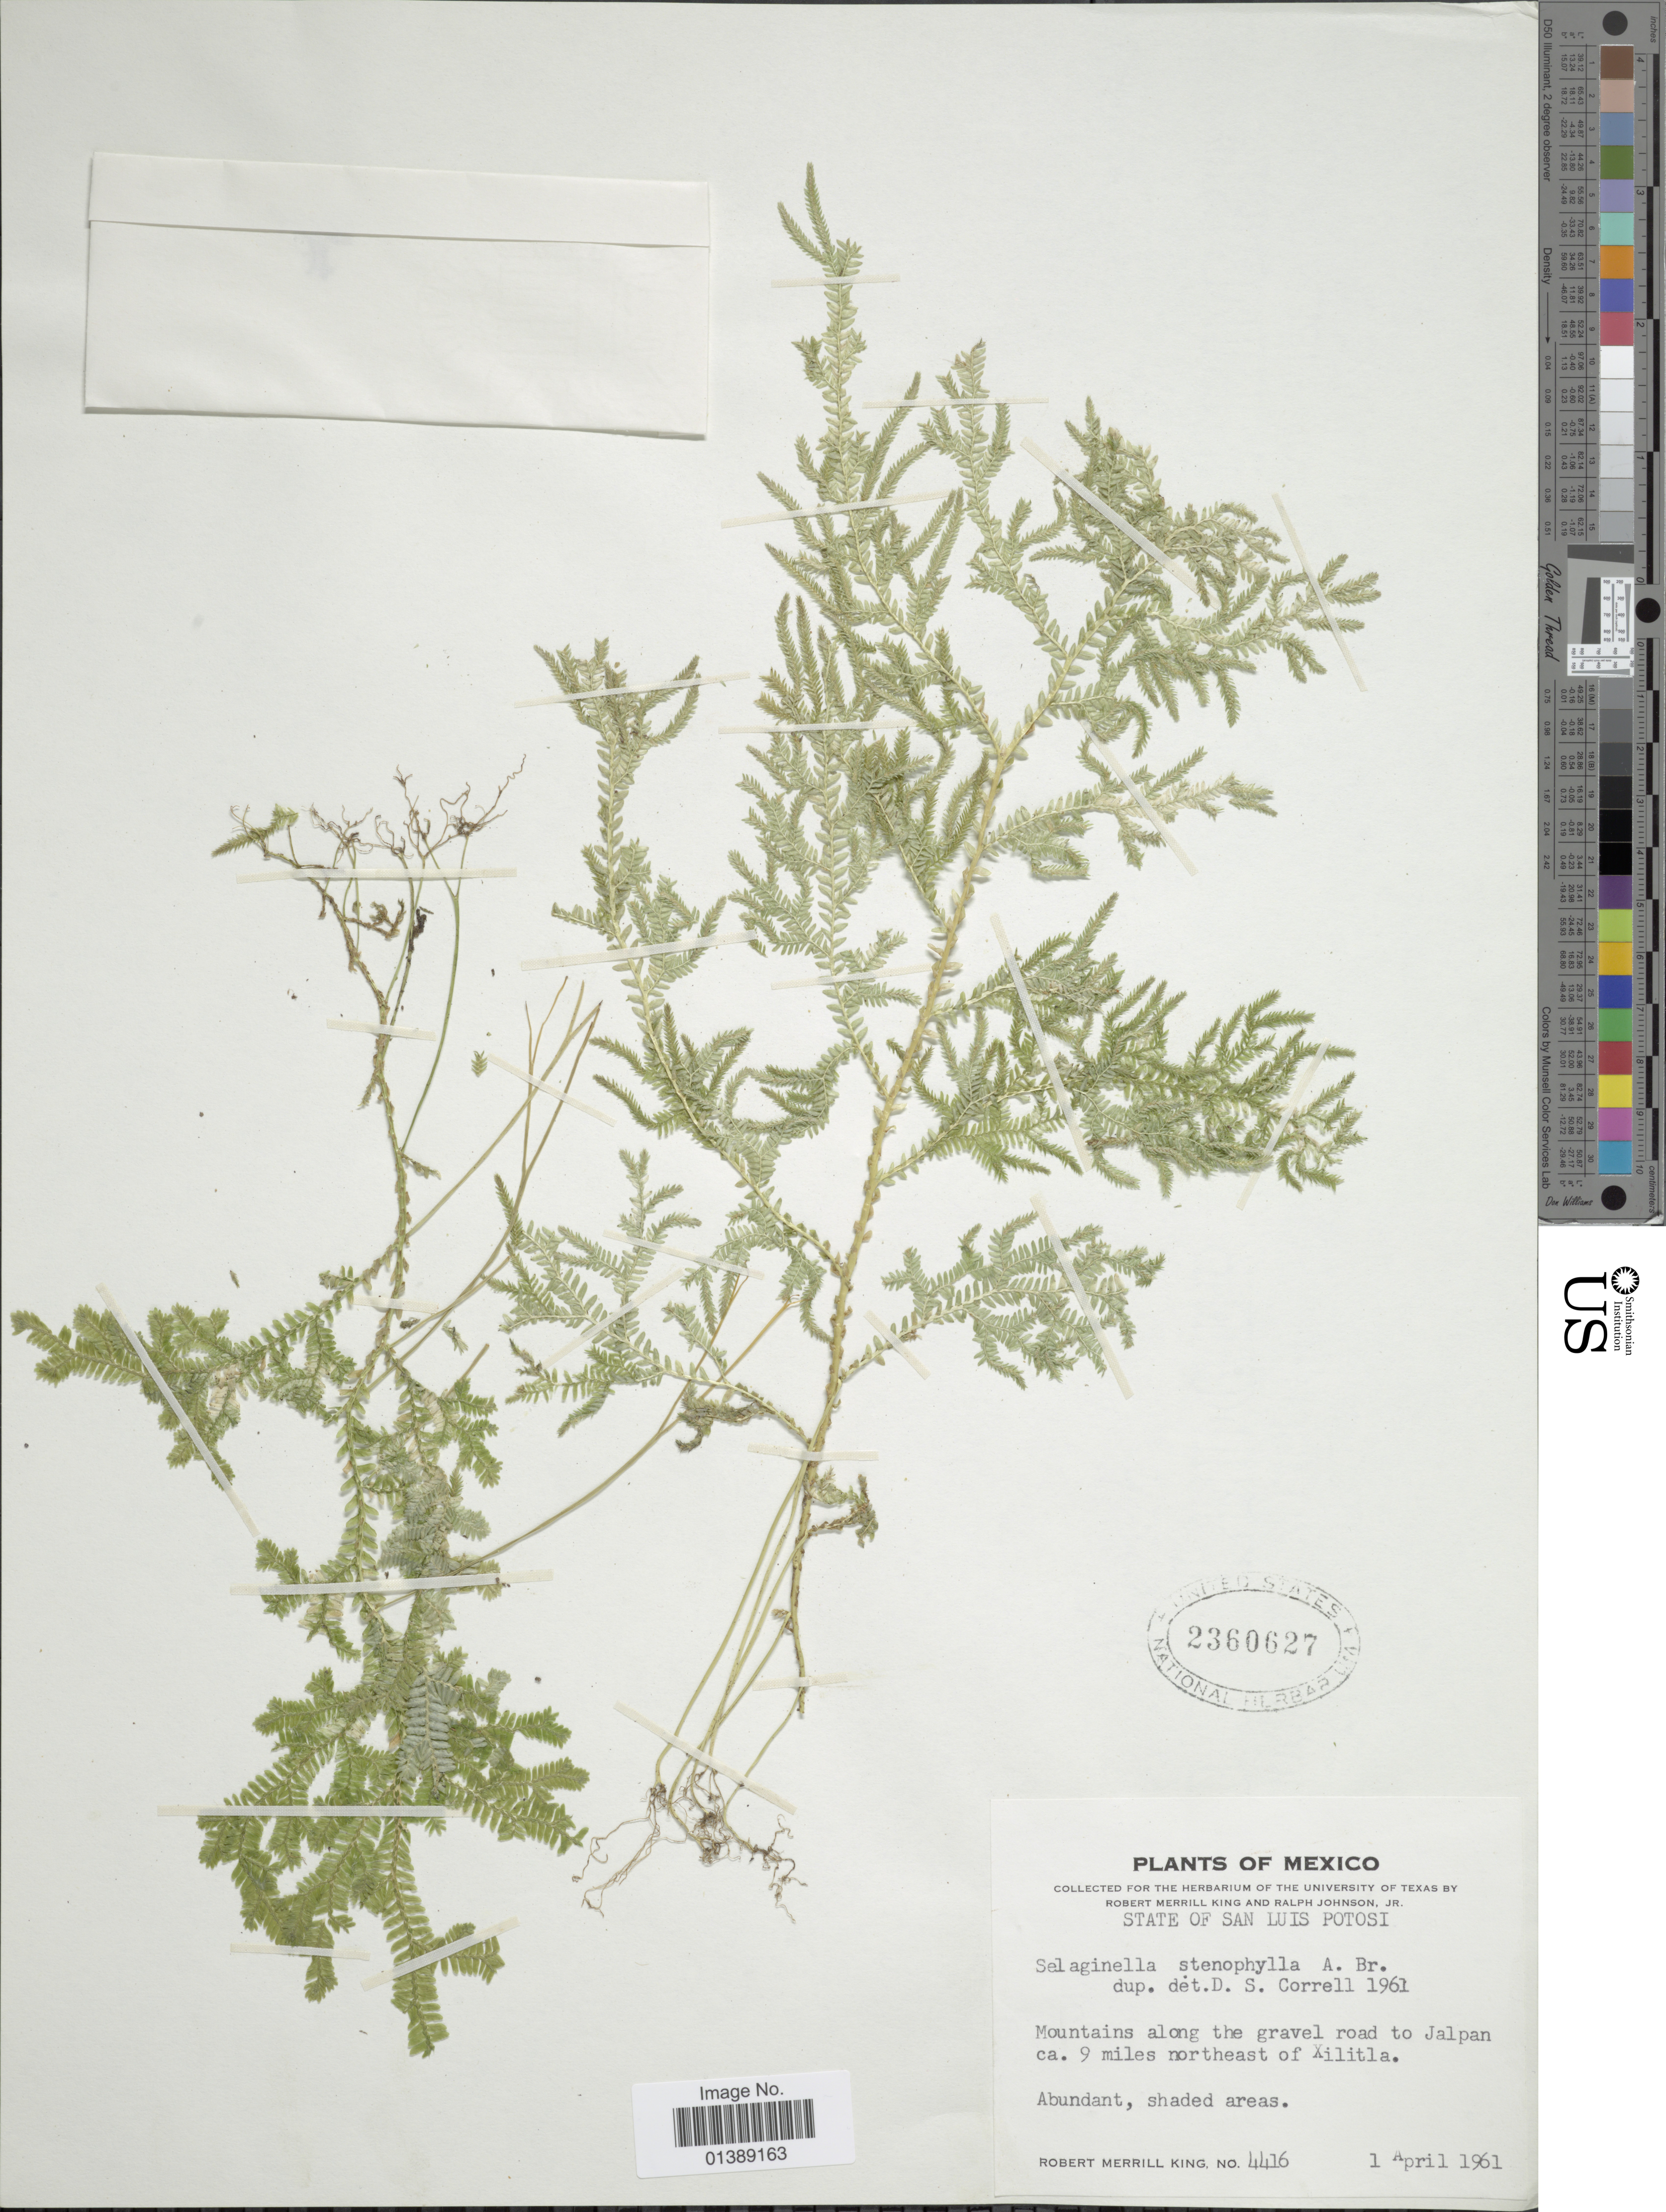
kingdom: Plantae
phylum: Tracheophyta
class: Lycopodiopsida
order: Selaginellales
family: Selaginellaceae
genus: Selaginella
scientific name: Selaginella stenophylla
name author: A. Braun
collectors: R. M. King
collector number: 4416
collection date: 1961-04-01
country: Mexico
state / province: San Luis Potosí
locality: Mountains aling the gravel road to Jalpan ca 9 miles northeast of Xilitla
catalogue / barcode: US 2360627